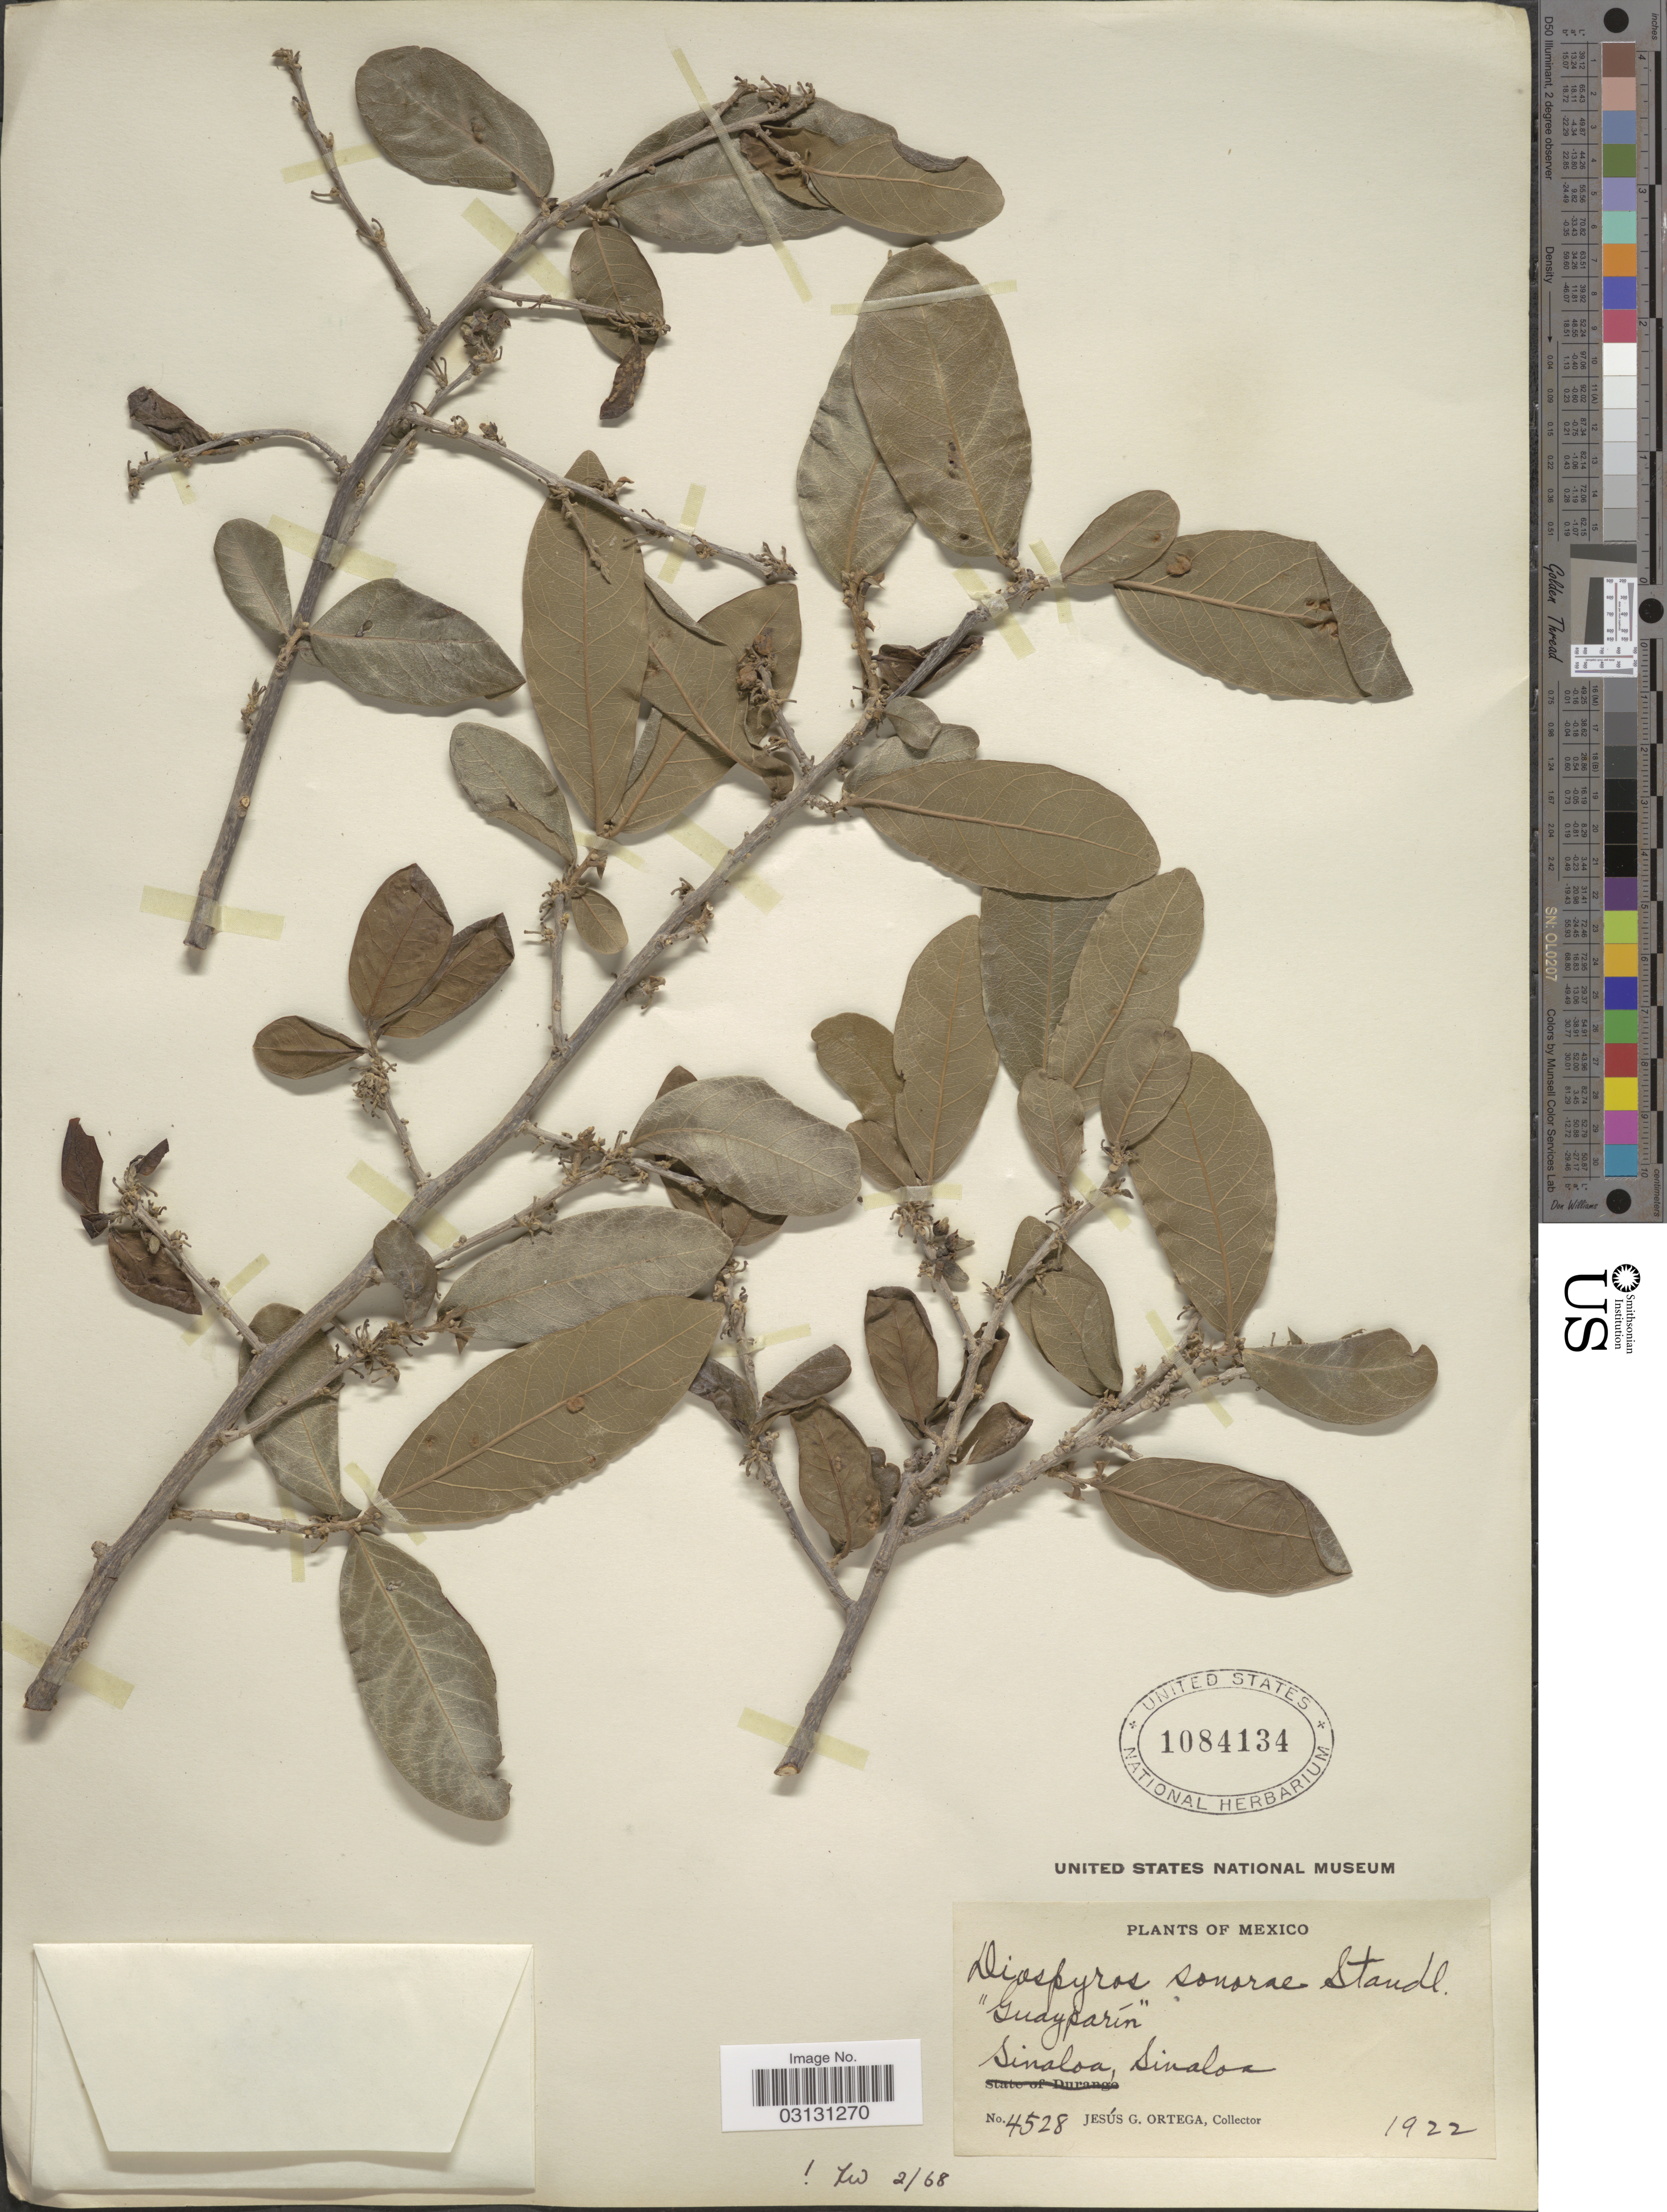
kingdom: Plantae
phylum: Tracheophyta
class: Magnoliopsida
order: Ericales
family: Ebenaceae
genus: Diospyros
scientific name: Diospyros sonorae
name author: Standl.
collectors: J. Ortega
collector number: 4528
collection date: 1922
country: Mexico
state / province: Sinaloa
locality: Sinaloa.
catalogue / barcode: US 1084134